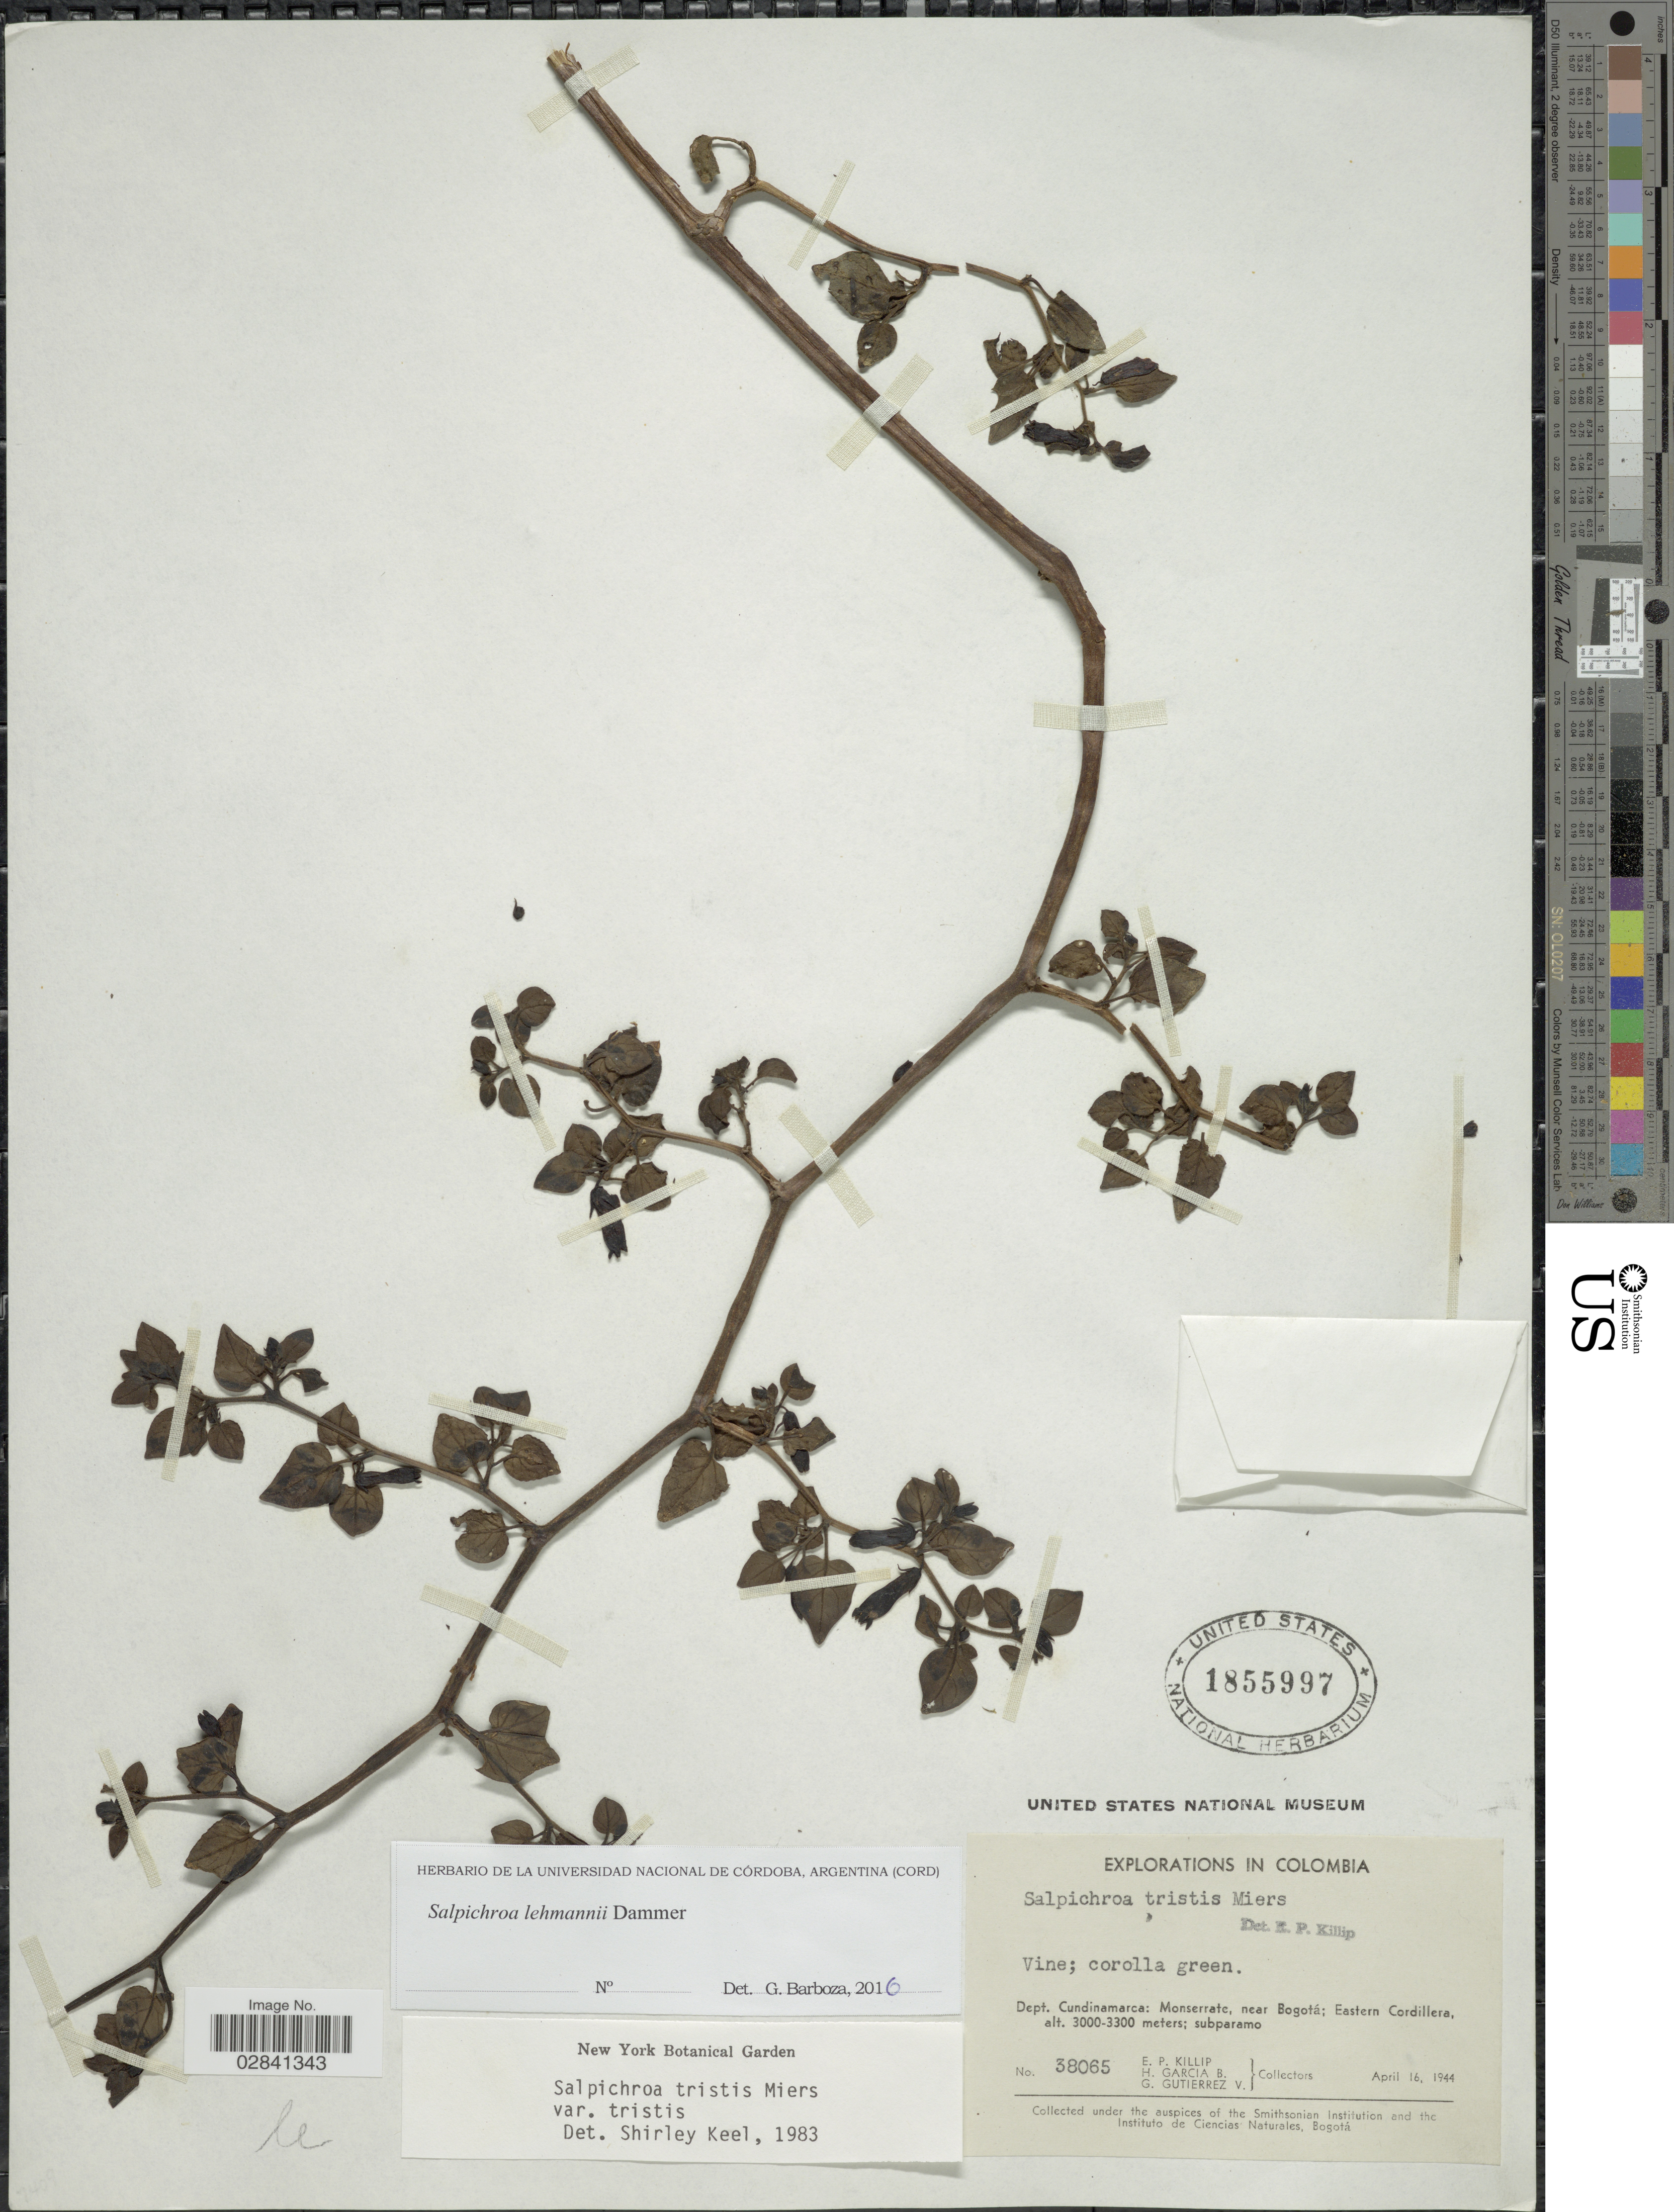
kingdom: Plantae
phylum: Tracheophyta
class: Magnoliopsida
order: Solanales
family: Solanaceae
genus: Salpichroa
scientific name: Salpichroa tristis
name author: Walp.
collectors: E. P. Killip, H. Garcia & G. Gutiérrez V.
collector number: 38065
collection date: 1944-04-16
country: Colombia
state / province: Cundinamarca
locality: Dept. Cundinamarca: Monserrate, near Bogotá; Eastern Cordillera.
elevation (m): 3000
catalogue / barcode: US 1855997